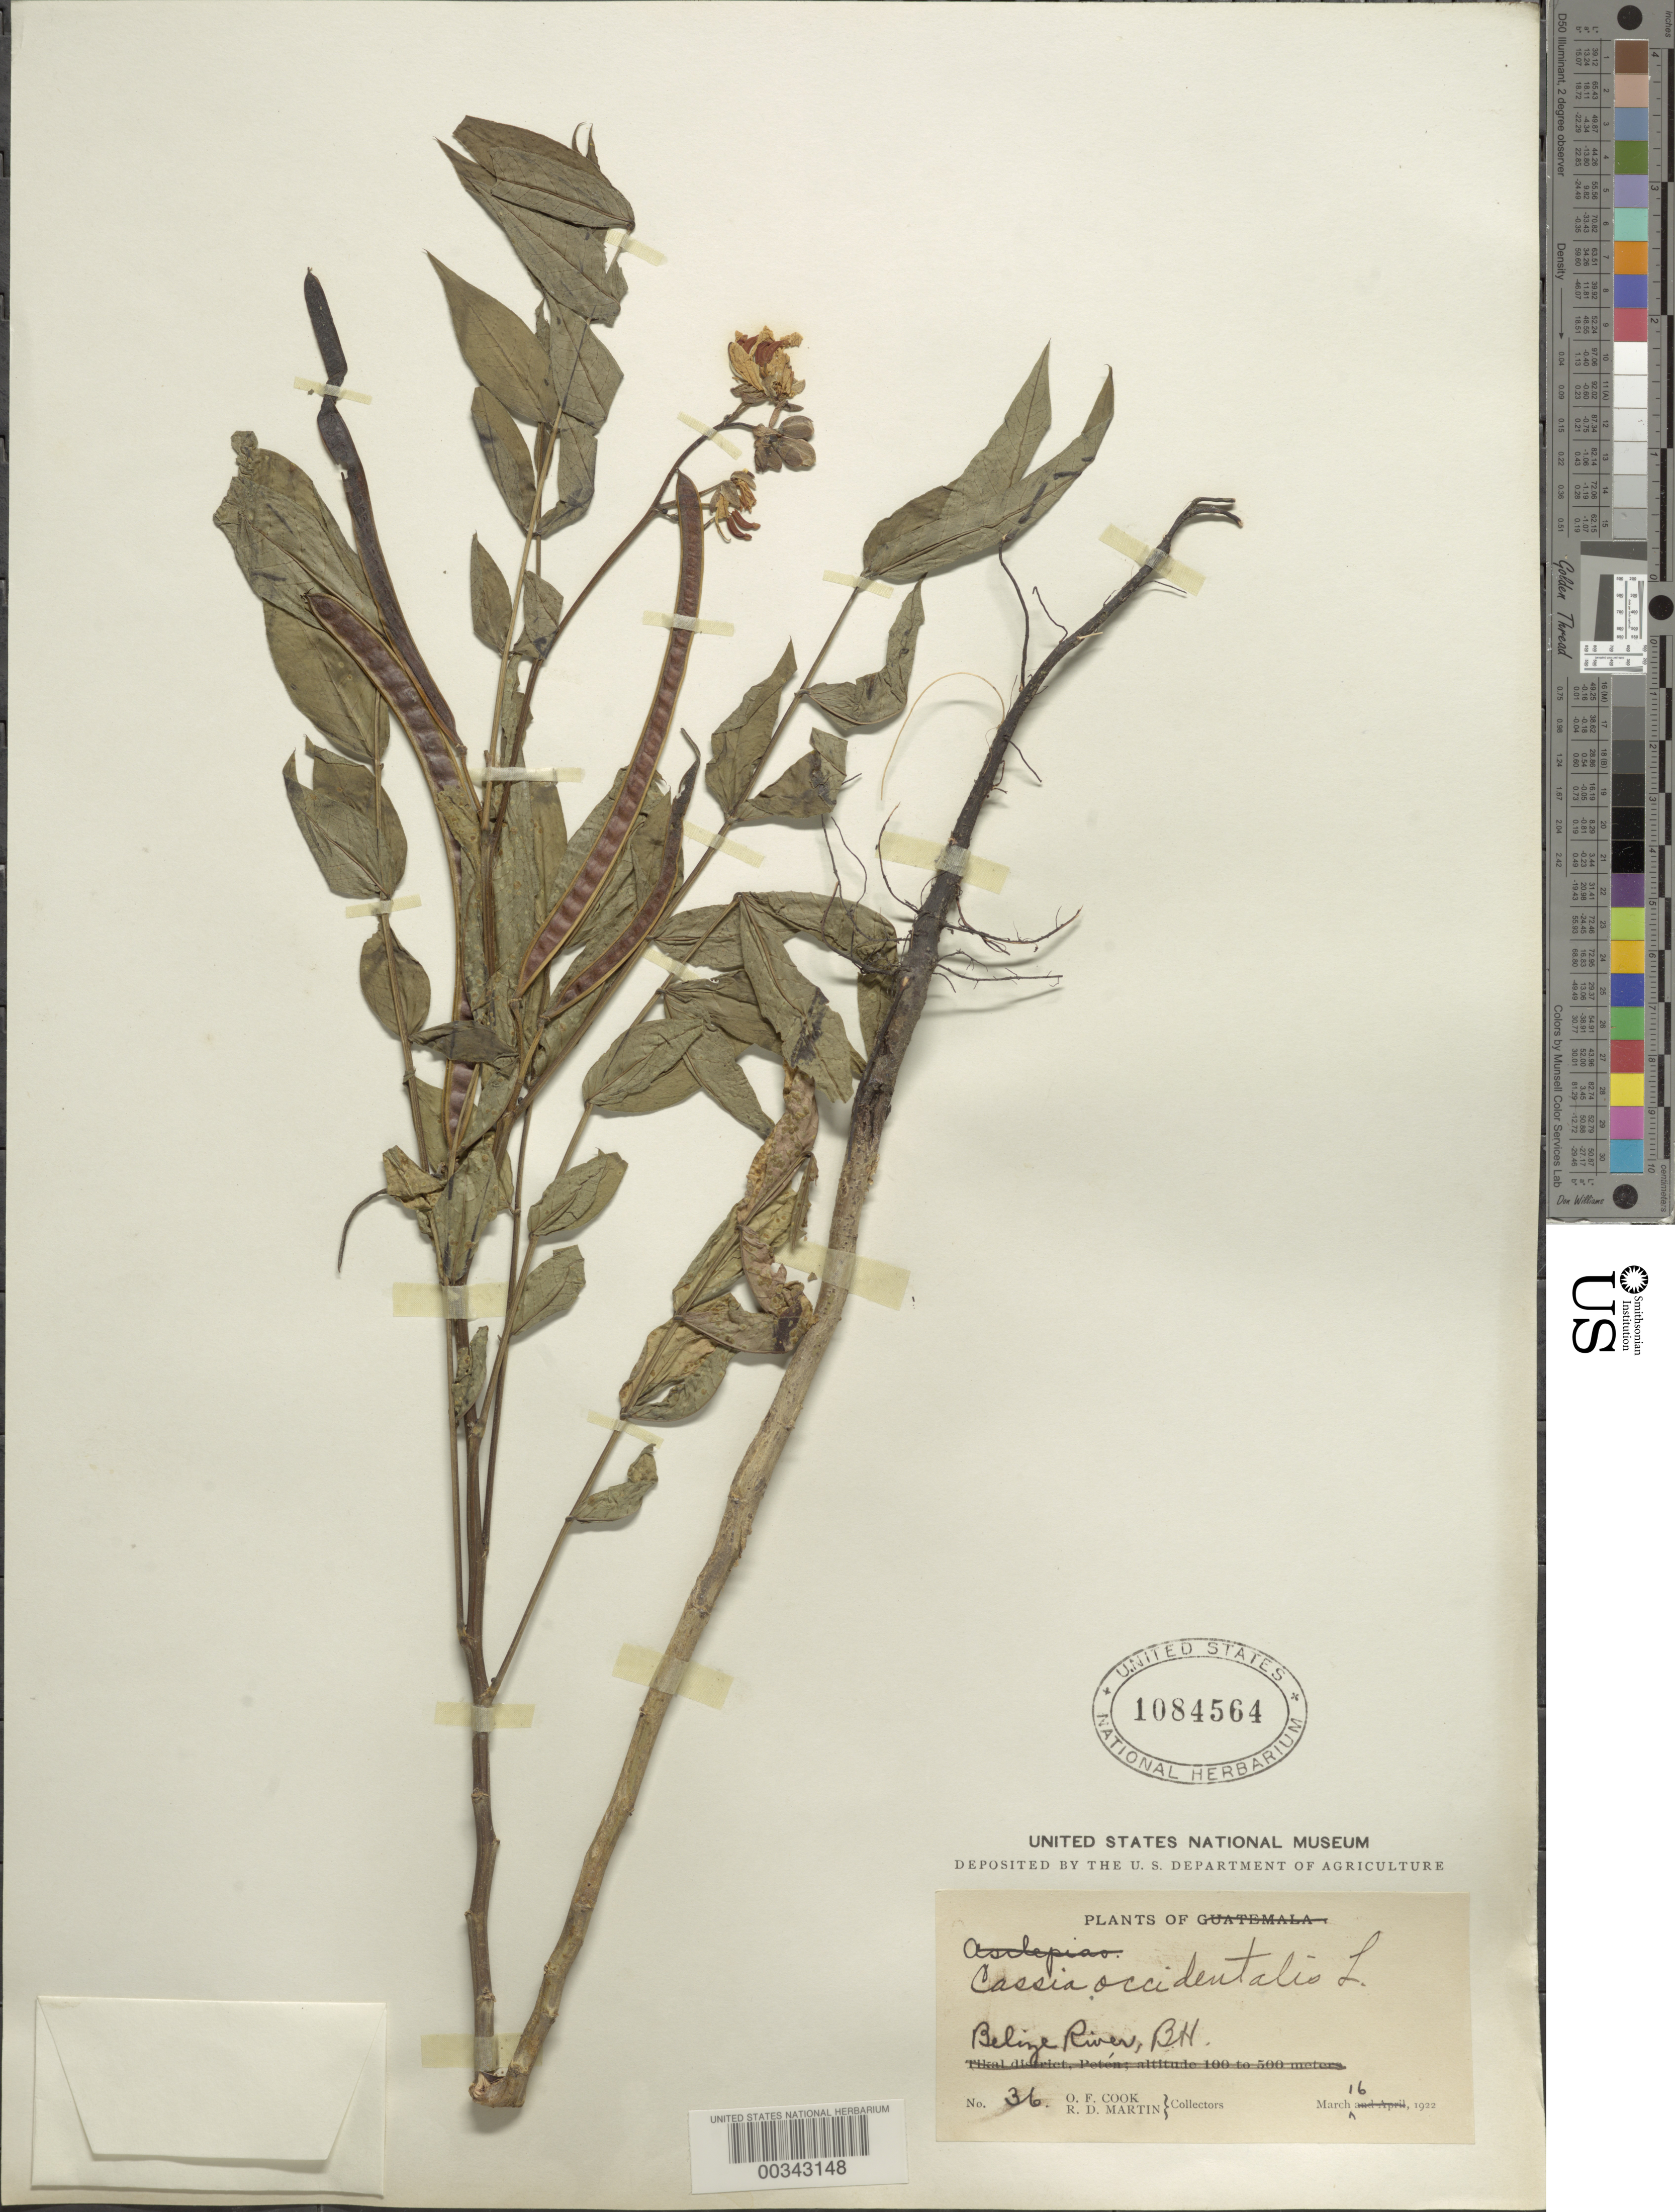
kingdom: Plantae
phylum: Tracheophyta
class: Magnoliopsida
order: Fabales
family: Fabaceae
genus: Senna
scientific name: Senna occidentalis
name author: (L.) Link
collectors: O. F. Cook & R. D. Martin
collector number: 36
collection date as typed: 16 Mar 1922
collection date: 1922-03-16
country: Belize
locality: Belize River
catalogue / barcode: US 1084564